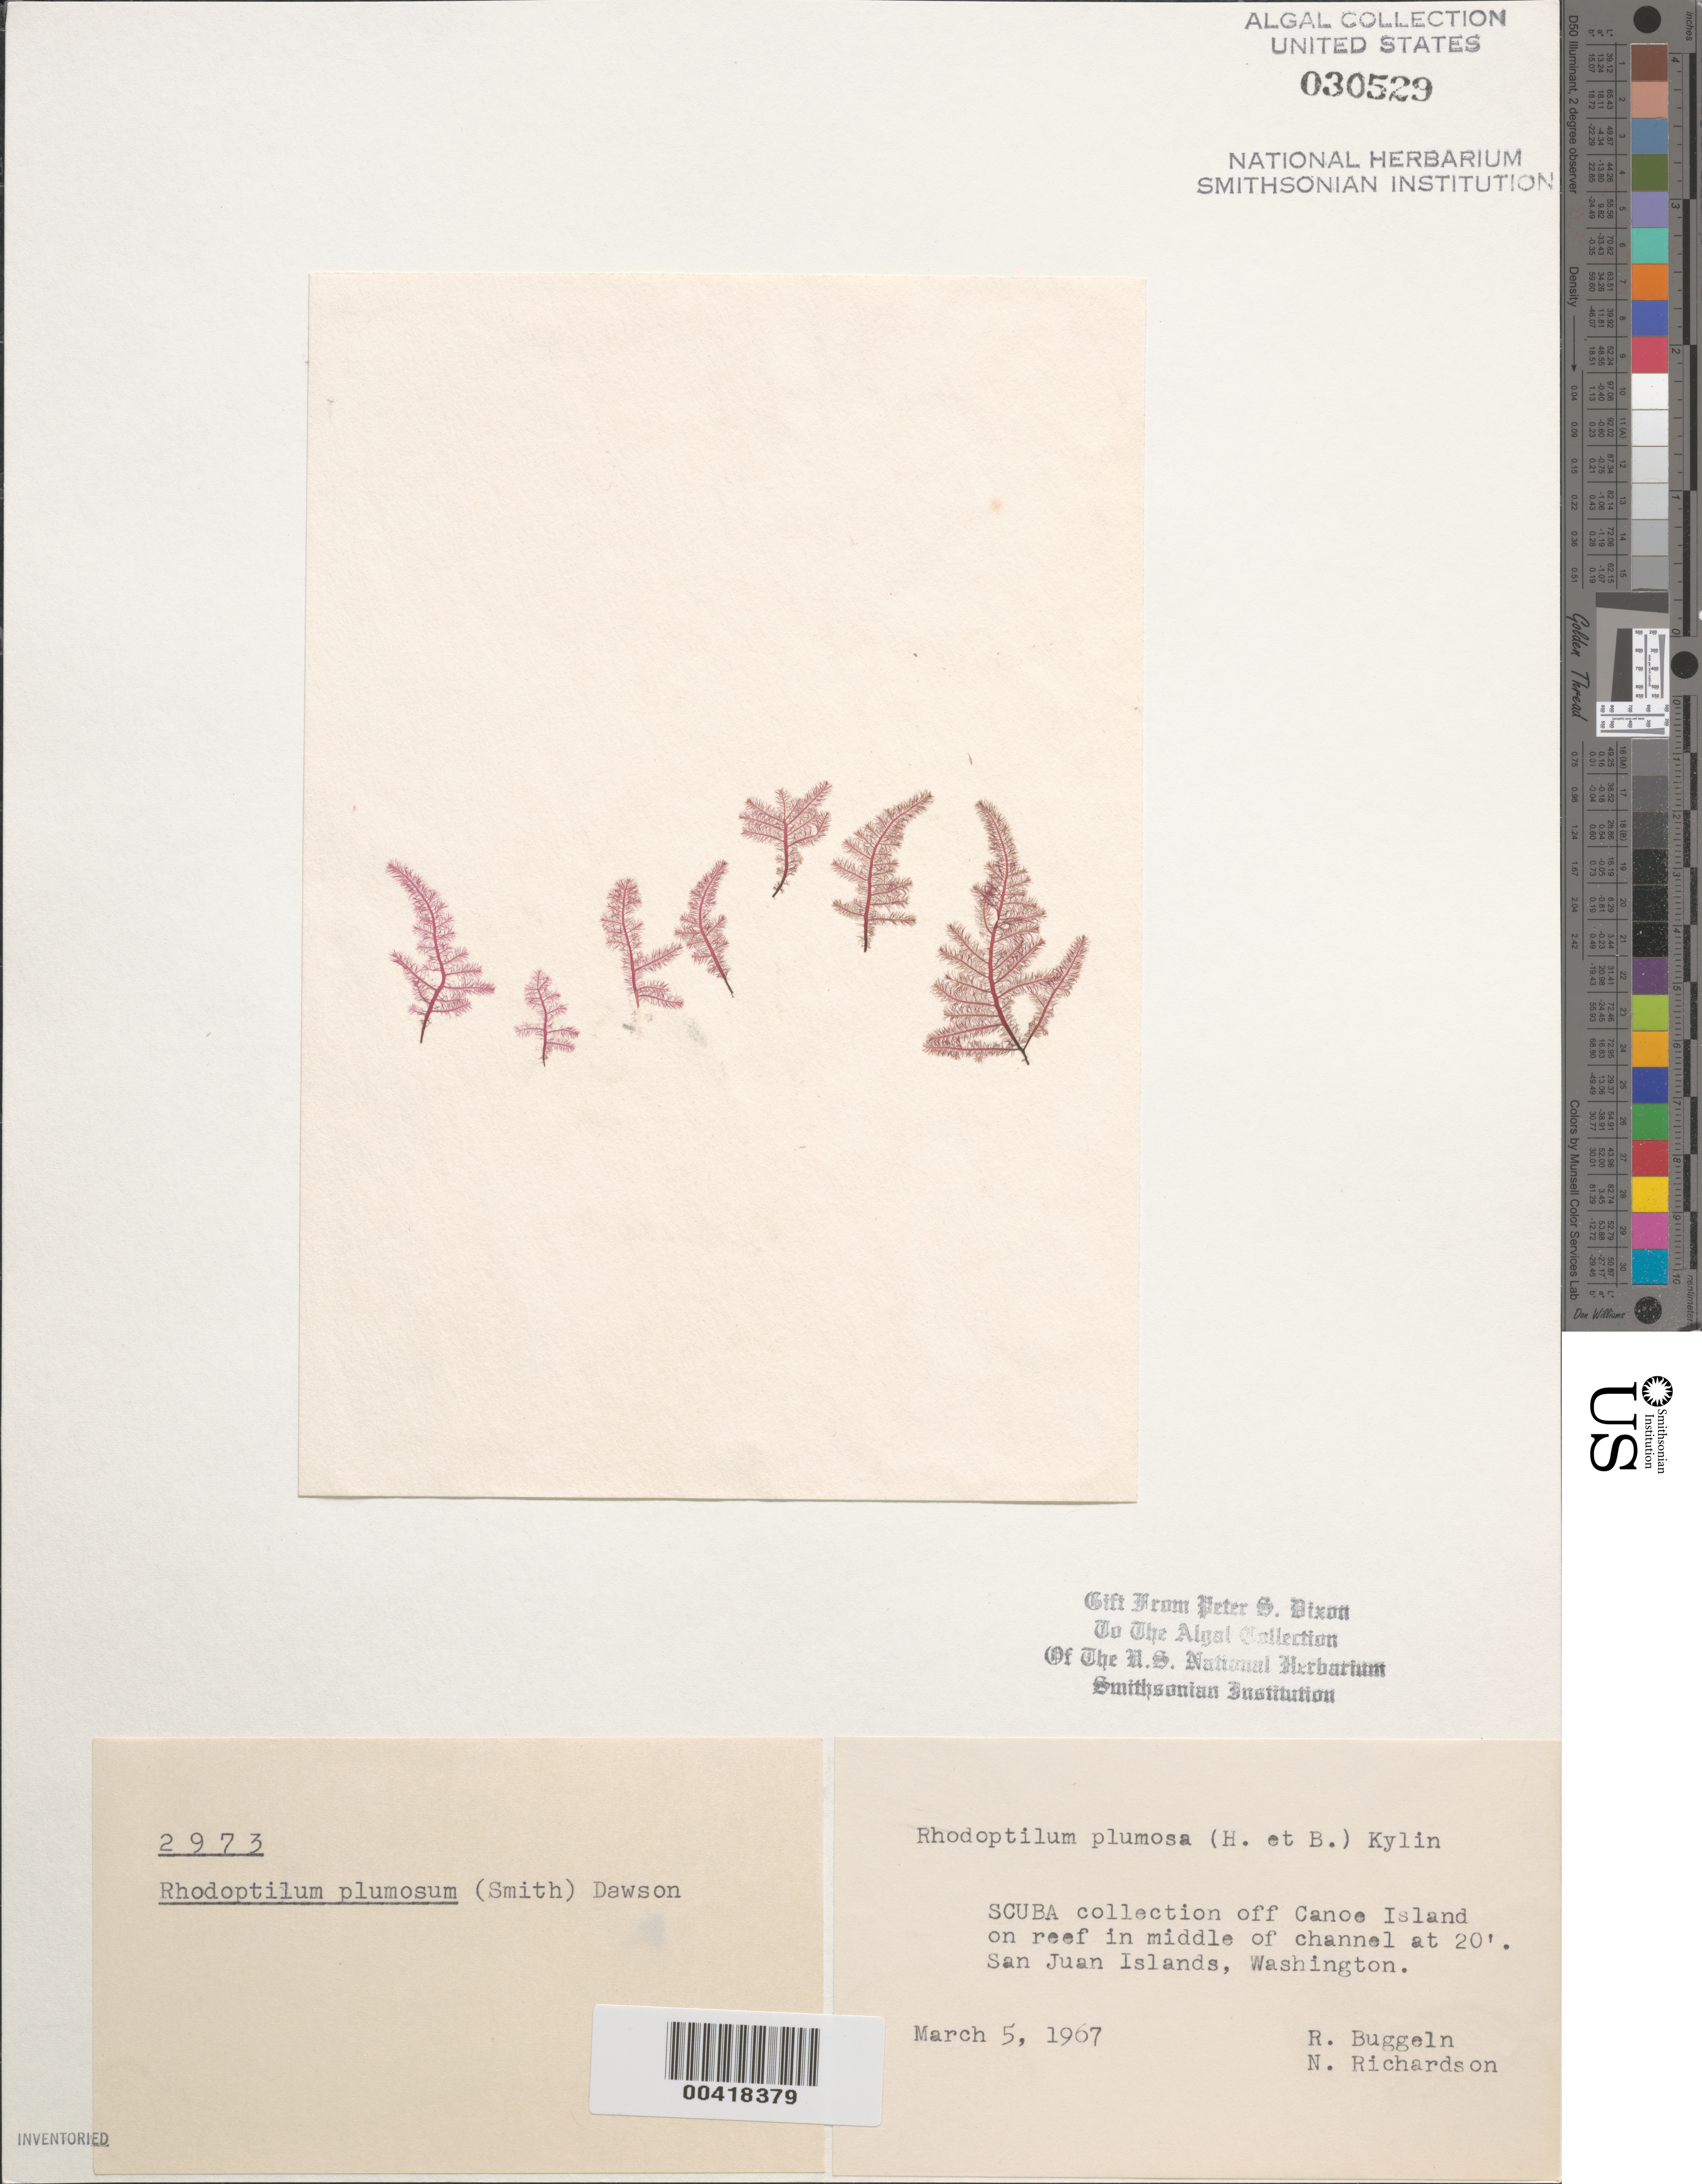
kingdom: Plantae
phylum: Rhodophyta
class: Florideophyceae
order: Ceramiales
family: Dasyaceae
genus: Rhodoptilum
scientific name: Rhodoptilum plumosum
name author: (Harv. & Bail.) Kylin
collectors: N. Richardson & R. Buggeln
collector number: PSD 2973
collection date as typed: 05 Mar 1967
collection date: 1967-03-05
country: United States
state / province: Washington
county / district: San Juan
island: Canoe Island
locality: Off Canoe Island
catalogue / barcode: US 30529